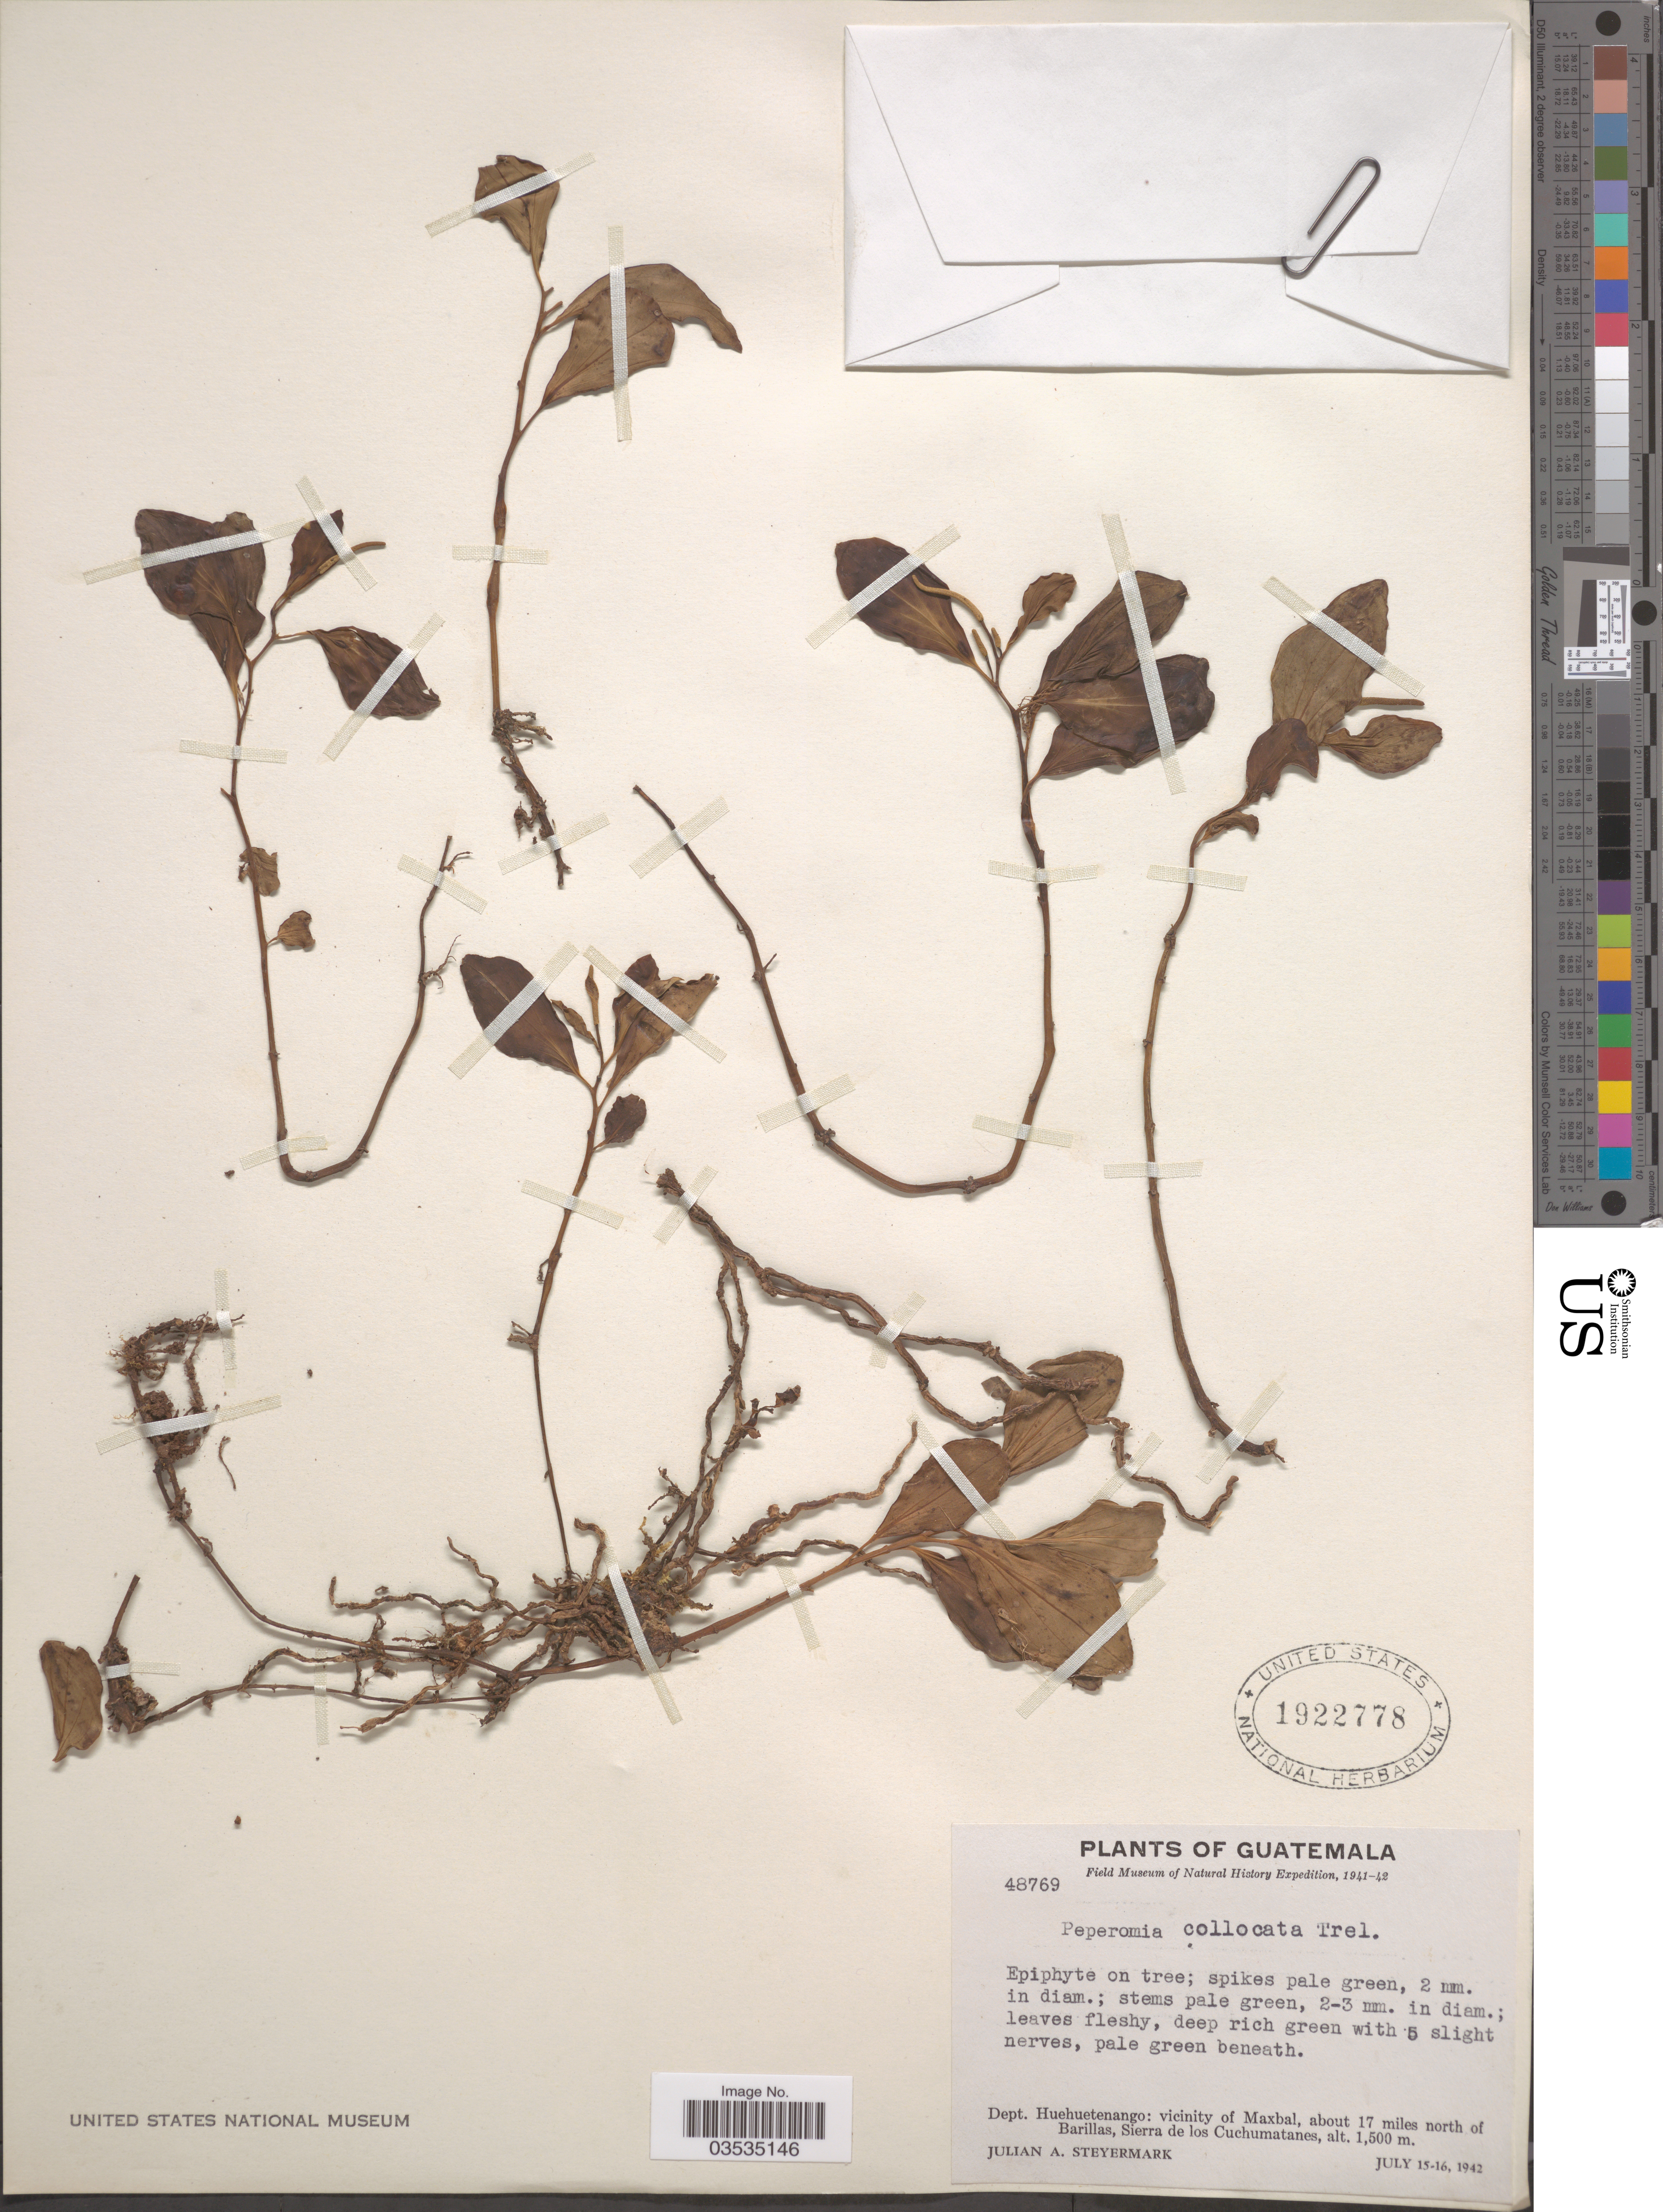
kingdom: Plantae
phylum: Tracheophyta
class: Magnoliopsida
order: Piperales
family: Piperaceae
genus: Peperomia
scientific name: Peperomia collocata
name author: Trel.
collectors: J. Steyermark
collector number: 48769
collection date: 1942-07-15/1942-07-16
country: Guatemala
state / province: Huehuetenango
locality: Dept. Huehuetenango: vicinity of Maxbal, about 17 miles north of Barillas, Sierra de los Cuchumatanes.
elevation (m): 1500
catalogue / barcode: US 1922778